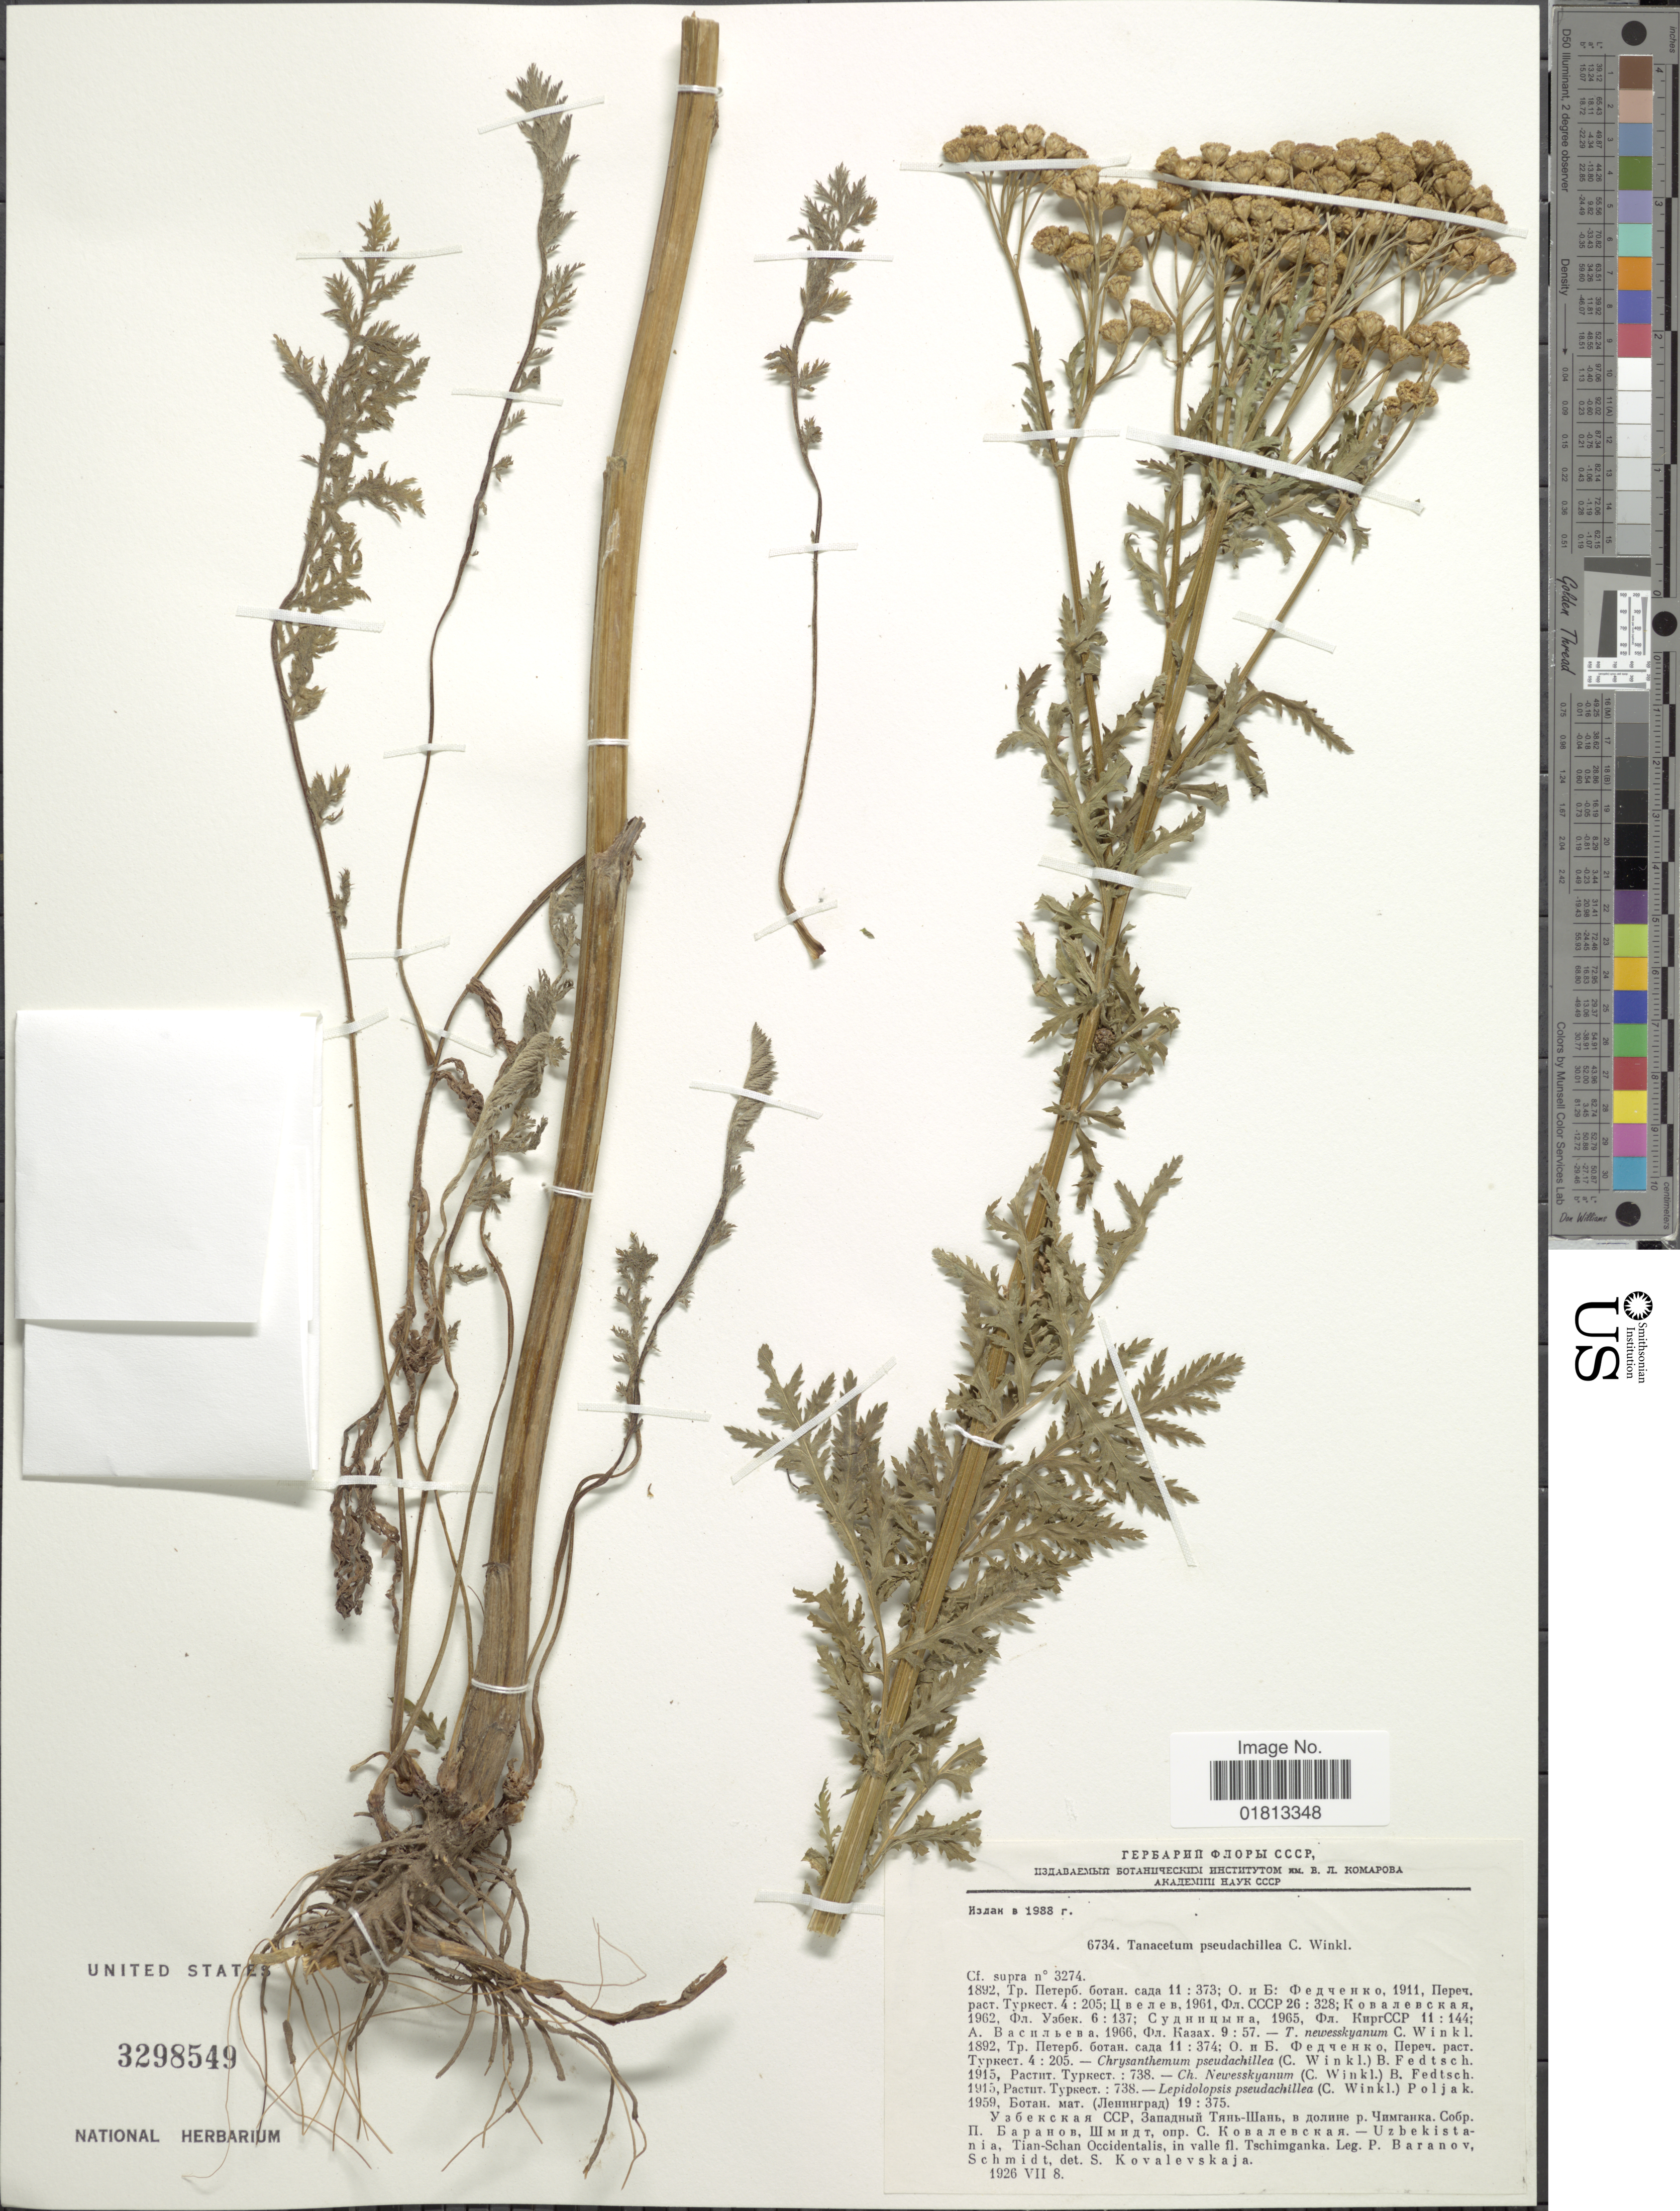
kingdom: Plantae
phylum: Tracheophyta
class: Magnoliopsida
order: Asterales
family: Asteraceae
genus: Tanacetum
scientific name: Tanacetum pseudachillea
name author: C. Winkl.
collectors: P. Baranov & Schmidt, --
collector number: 6734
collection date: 1926-07-08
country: Uzbekistan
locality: Uzbekistania, Tian-Schan Occidentalis, in valle fl. Tschimganka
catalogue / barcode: US 3298549